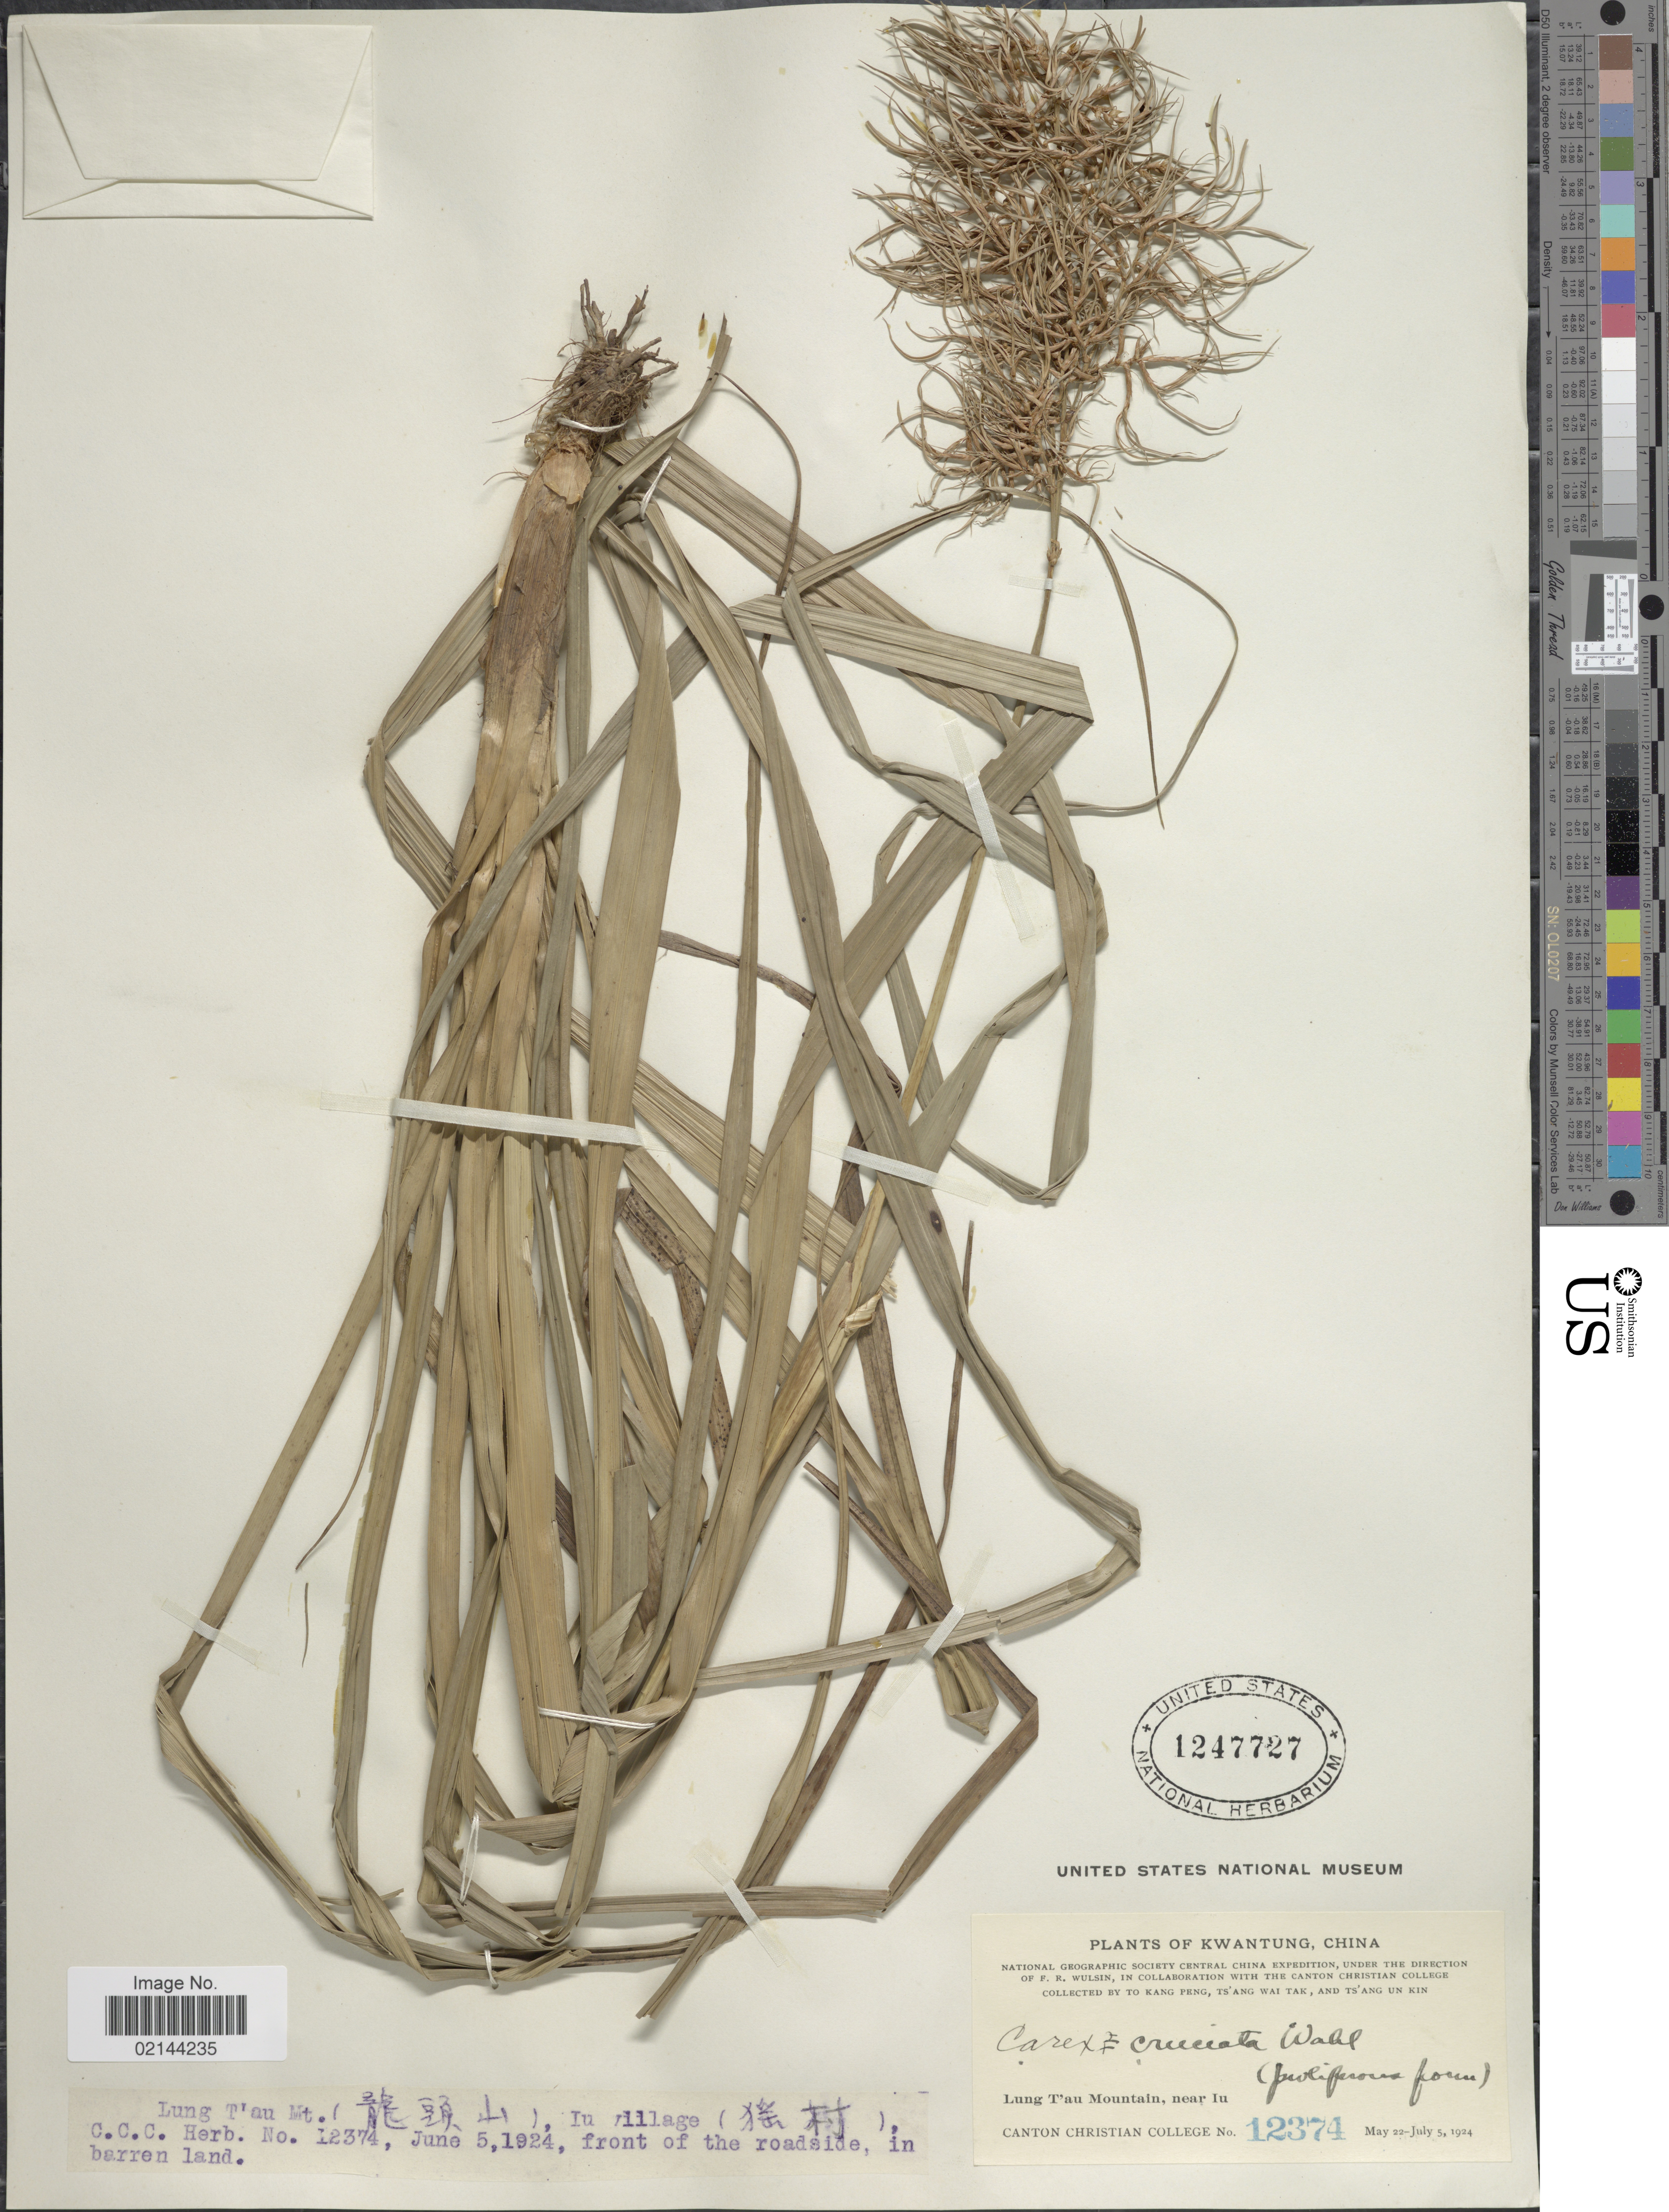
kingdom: Plantae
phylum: Tracheophyta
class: Liliopsida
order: Poales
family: Cyperaceae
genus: Carex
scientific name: Carex cruciata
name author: Wahlenb.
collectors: Canton Christian College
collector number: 12374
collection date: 1924-05-22/1924-07-05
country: China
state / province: Guangdong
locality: Kwangtung, China, Lung T' au Mountain, near Iu, front of the roadside, in barren land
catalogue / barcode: US 1247727